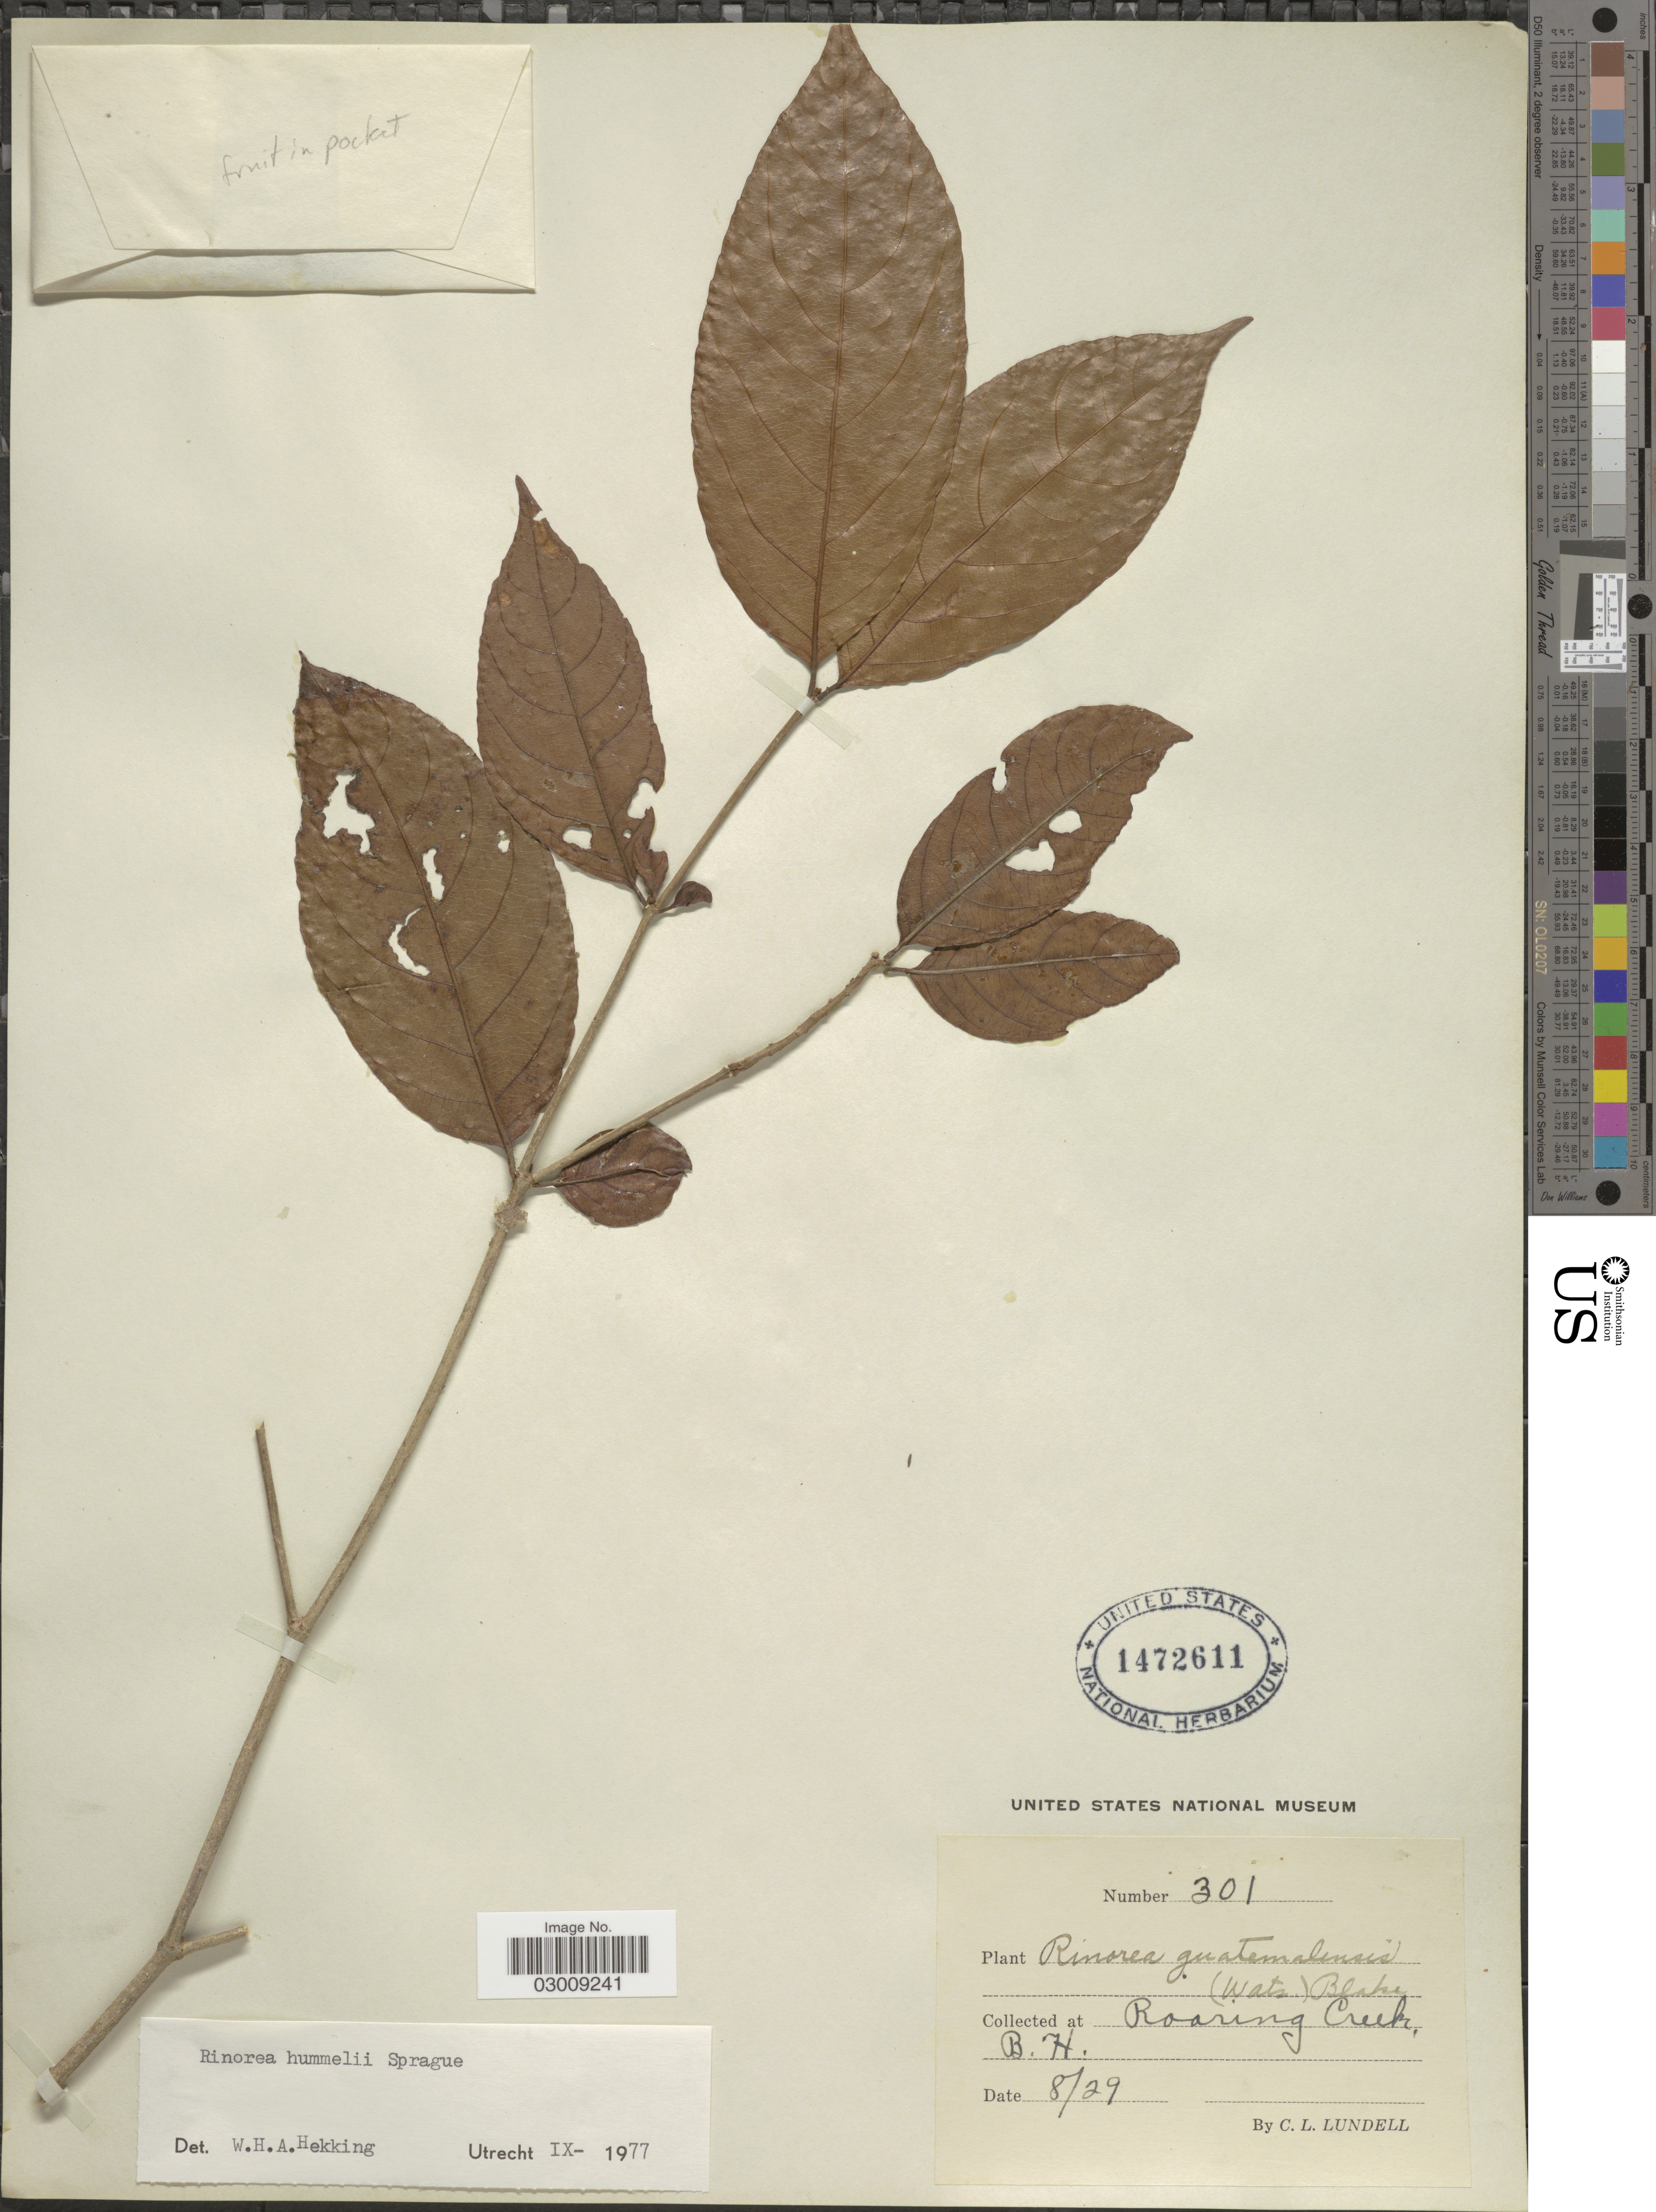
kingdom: Plantae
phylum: Tracheophyta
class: Magnoliopsida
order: Malpighiales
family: Violaceae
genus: Rinorea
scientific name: Rinorea hummelii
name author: Sprague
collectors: C. L. Lundell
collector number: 301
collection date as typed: Transcribed d/m/y: /8/29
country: Belize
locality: Roaring Creek, B. H.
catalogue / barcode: US 1472611